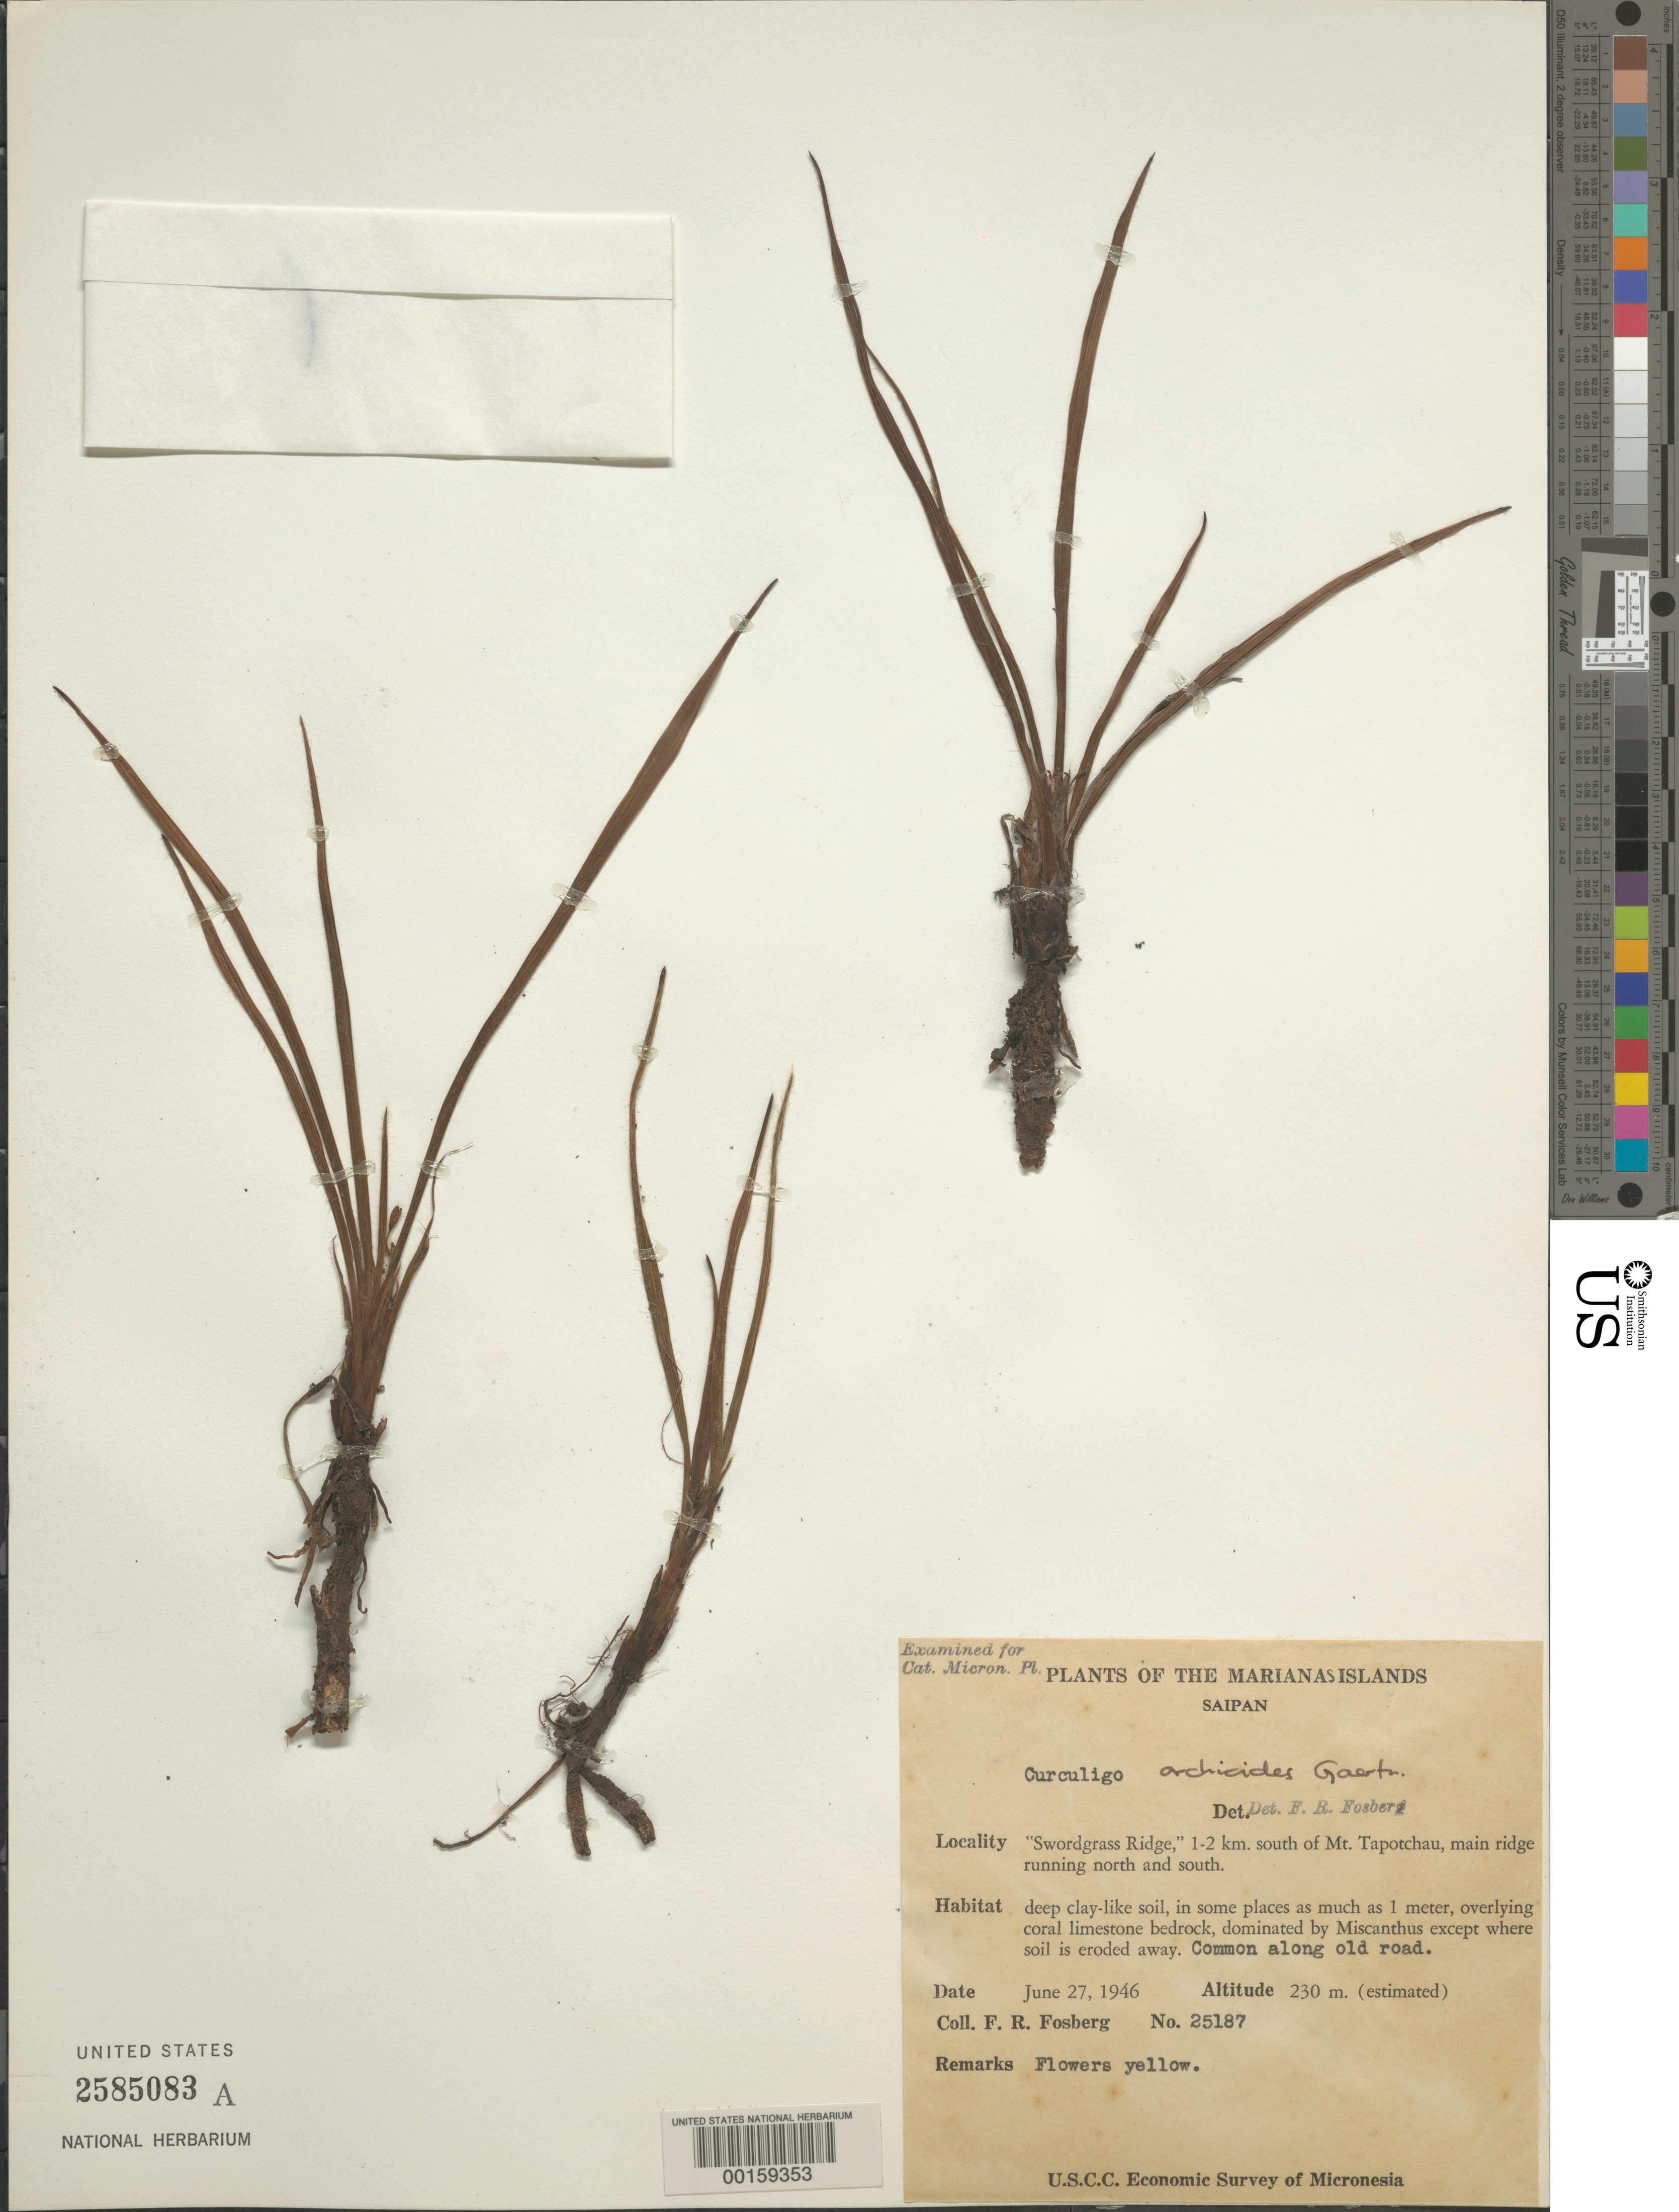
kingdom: Plantae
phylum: Tracheophyta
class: Liliopsida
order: Asparagales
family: Hypoxidaceae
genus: Curculigo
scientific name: Curculigo orchioides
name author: Gaertn.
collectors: F. R. Fosberg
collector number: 25187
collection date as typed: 27 Jun 1946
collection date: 1946-06-27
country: Northern Mariana Islands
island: Saipan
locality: "Swordgrass Ridge", 1-2 km S of Mt. Tapotchau, main ridge running N and S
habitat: Clay-like soil, over coral limestone bedrock; along old road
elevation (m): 230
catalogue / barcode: US 2585083A